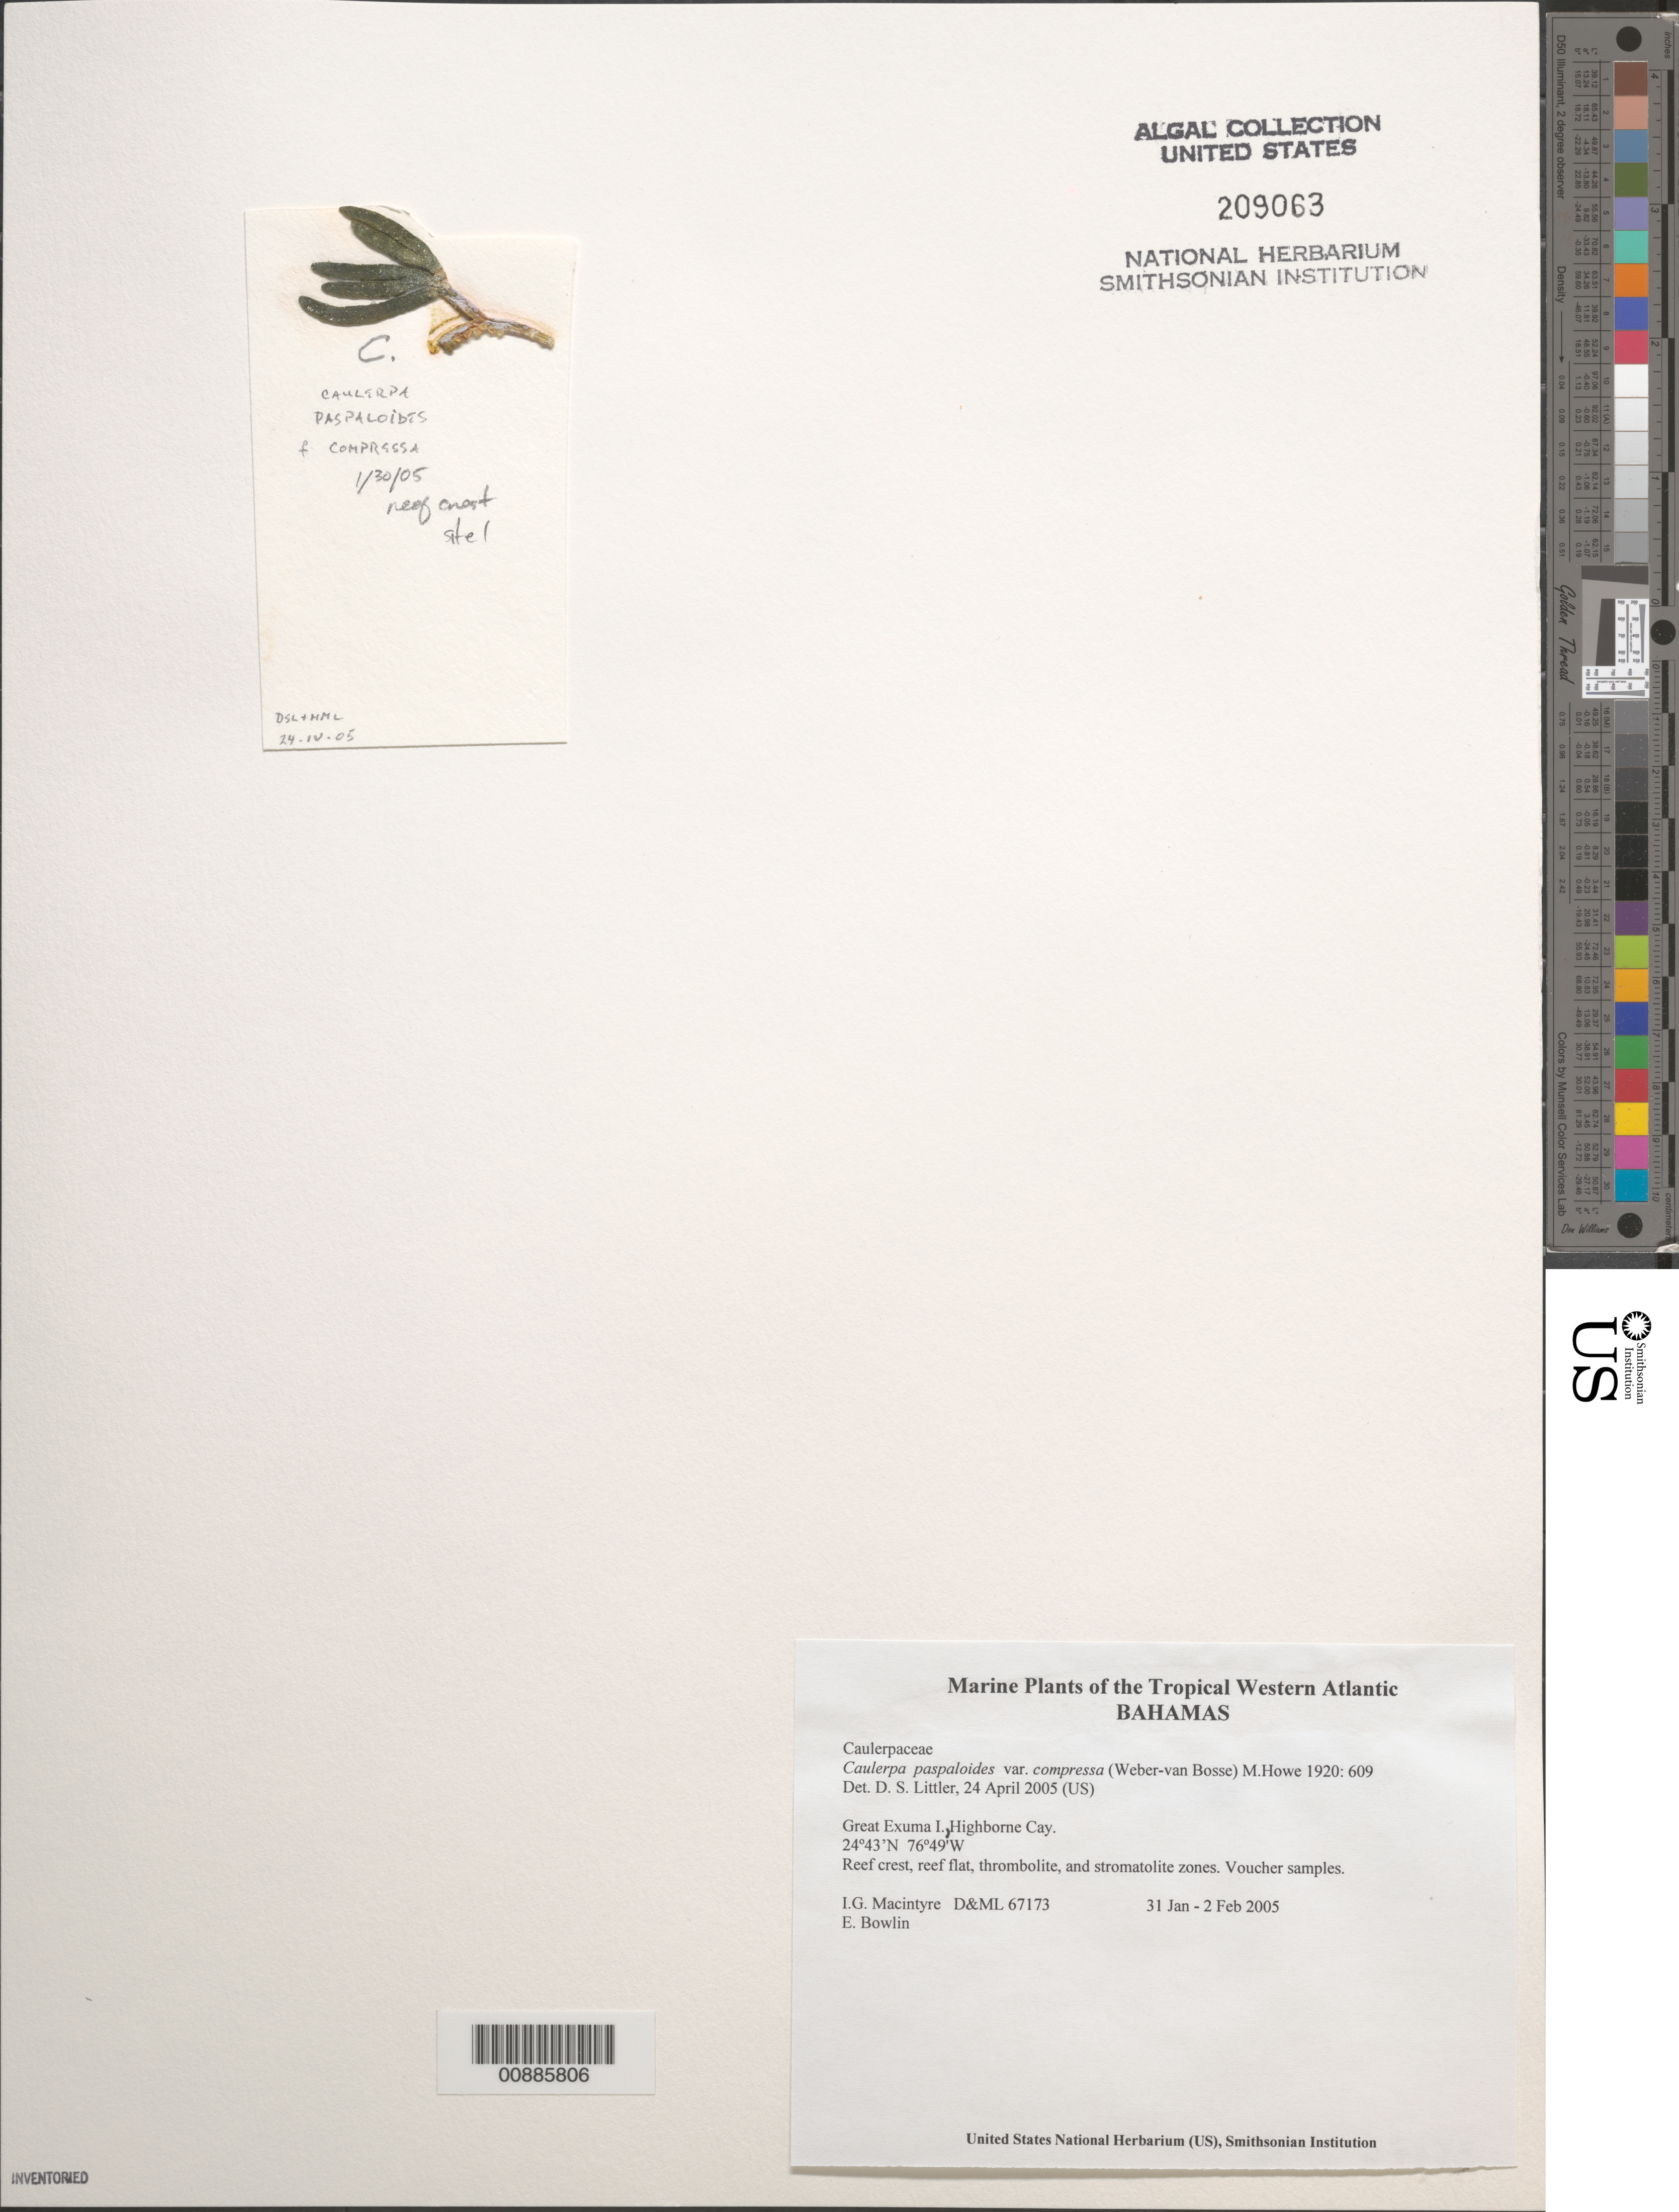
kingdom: Plantae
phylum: Chlorophyta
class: Ulvophyceae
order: Bryopsidales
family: Caulerpaceae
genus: Caulerpa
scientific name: Caulerpa paspaloides var. compressa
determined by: Littler, D. S.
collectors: I. Macintyre & E. Bowlin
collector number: D&ML 67173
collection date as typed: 31 Jan 2005 to 02 Feb 2005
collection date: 2005-01-31/2005-02-02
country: Bahamas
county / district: Exuma District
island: Great Exuma Island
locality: Highborne Cay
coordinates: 24 43' N, 76 49' W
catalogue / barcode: US 209063